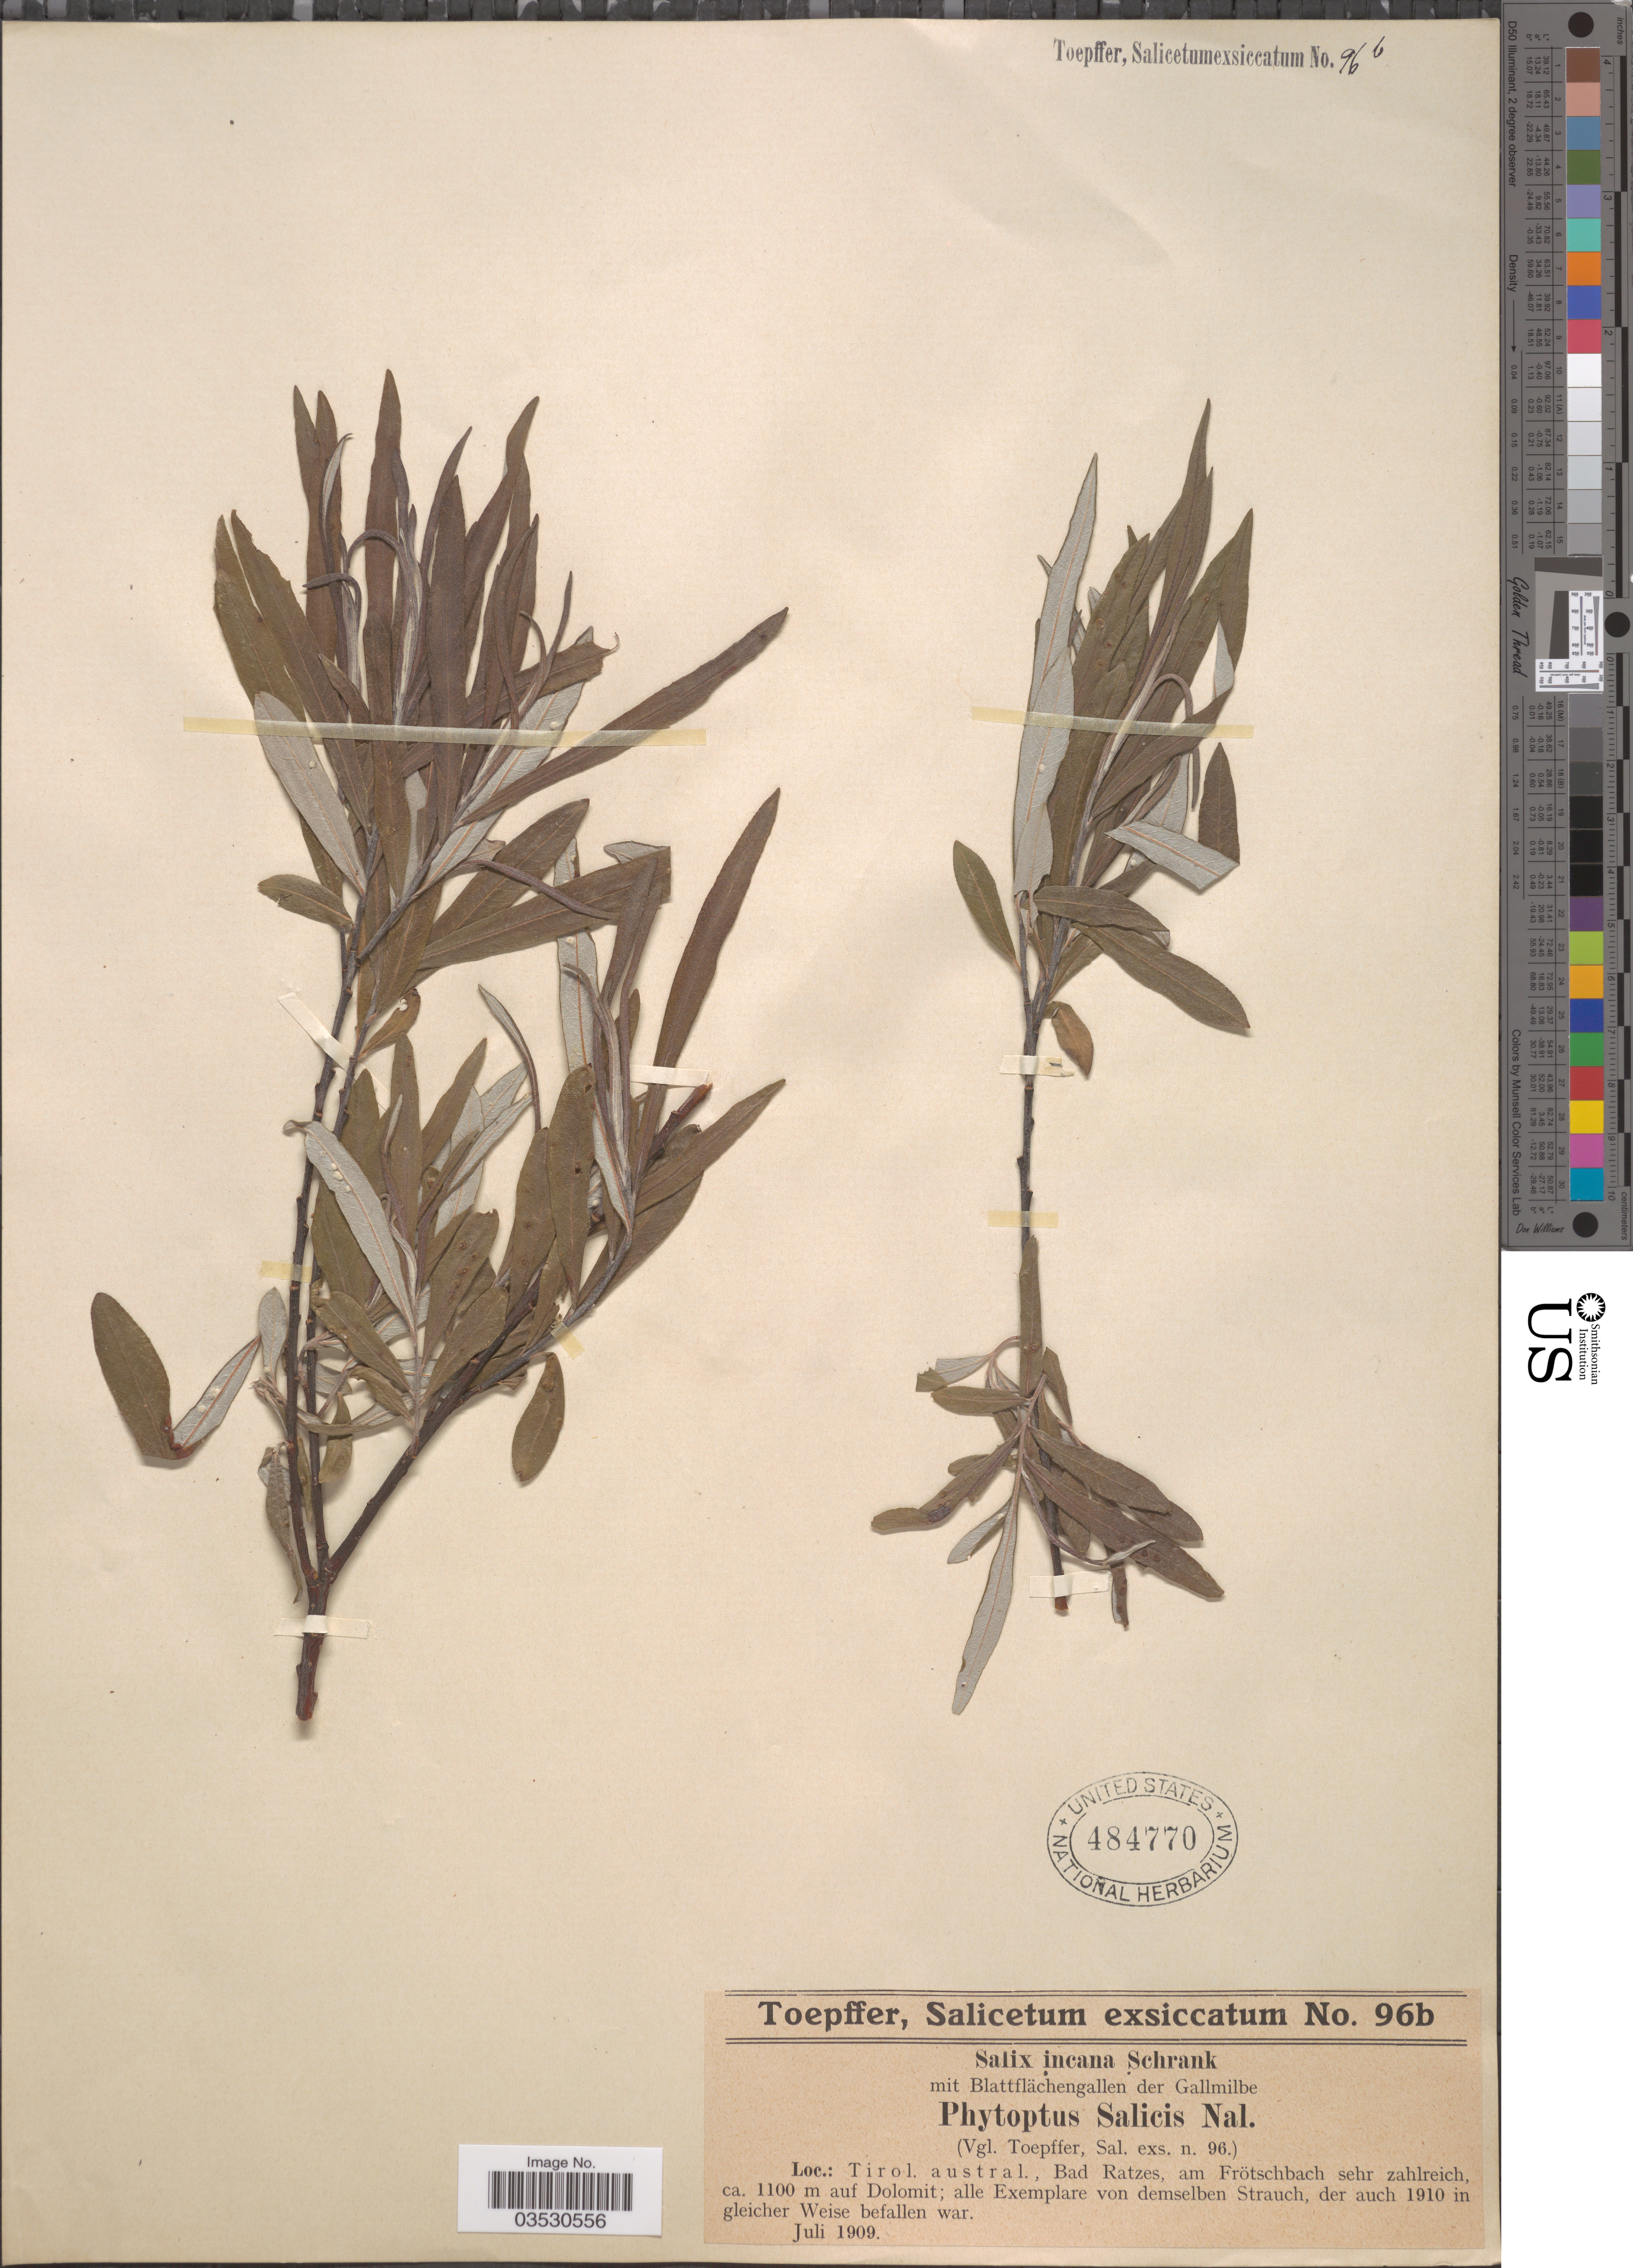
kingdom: Plantae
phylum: Tracheophyta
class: Magnoliopsida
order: Malpighiales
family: Salicaceae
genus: Salix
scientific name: Salix incana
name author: Michx.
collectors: A. Toepffer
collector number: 96b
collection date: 1909-07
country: Austria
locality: Tirol. austral., Bad Ratzes, am Fröstschbach sehr zahlreich, ca. 1100 m auf Dolomit; alle Exemplare von semselben Strauch, der auch 1910 in gleicher Weise befallen war.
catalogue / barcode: US 484770